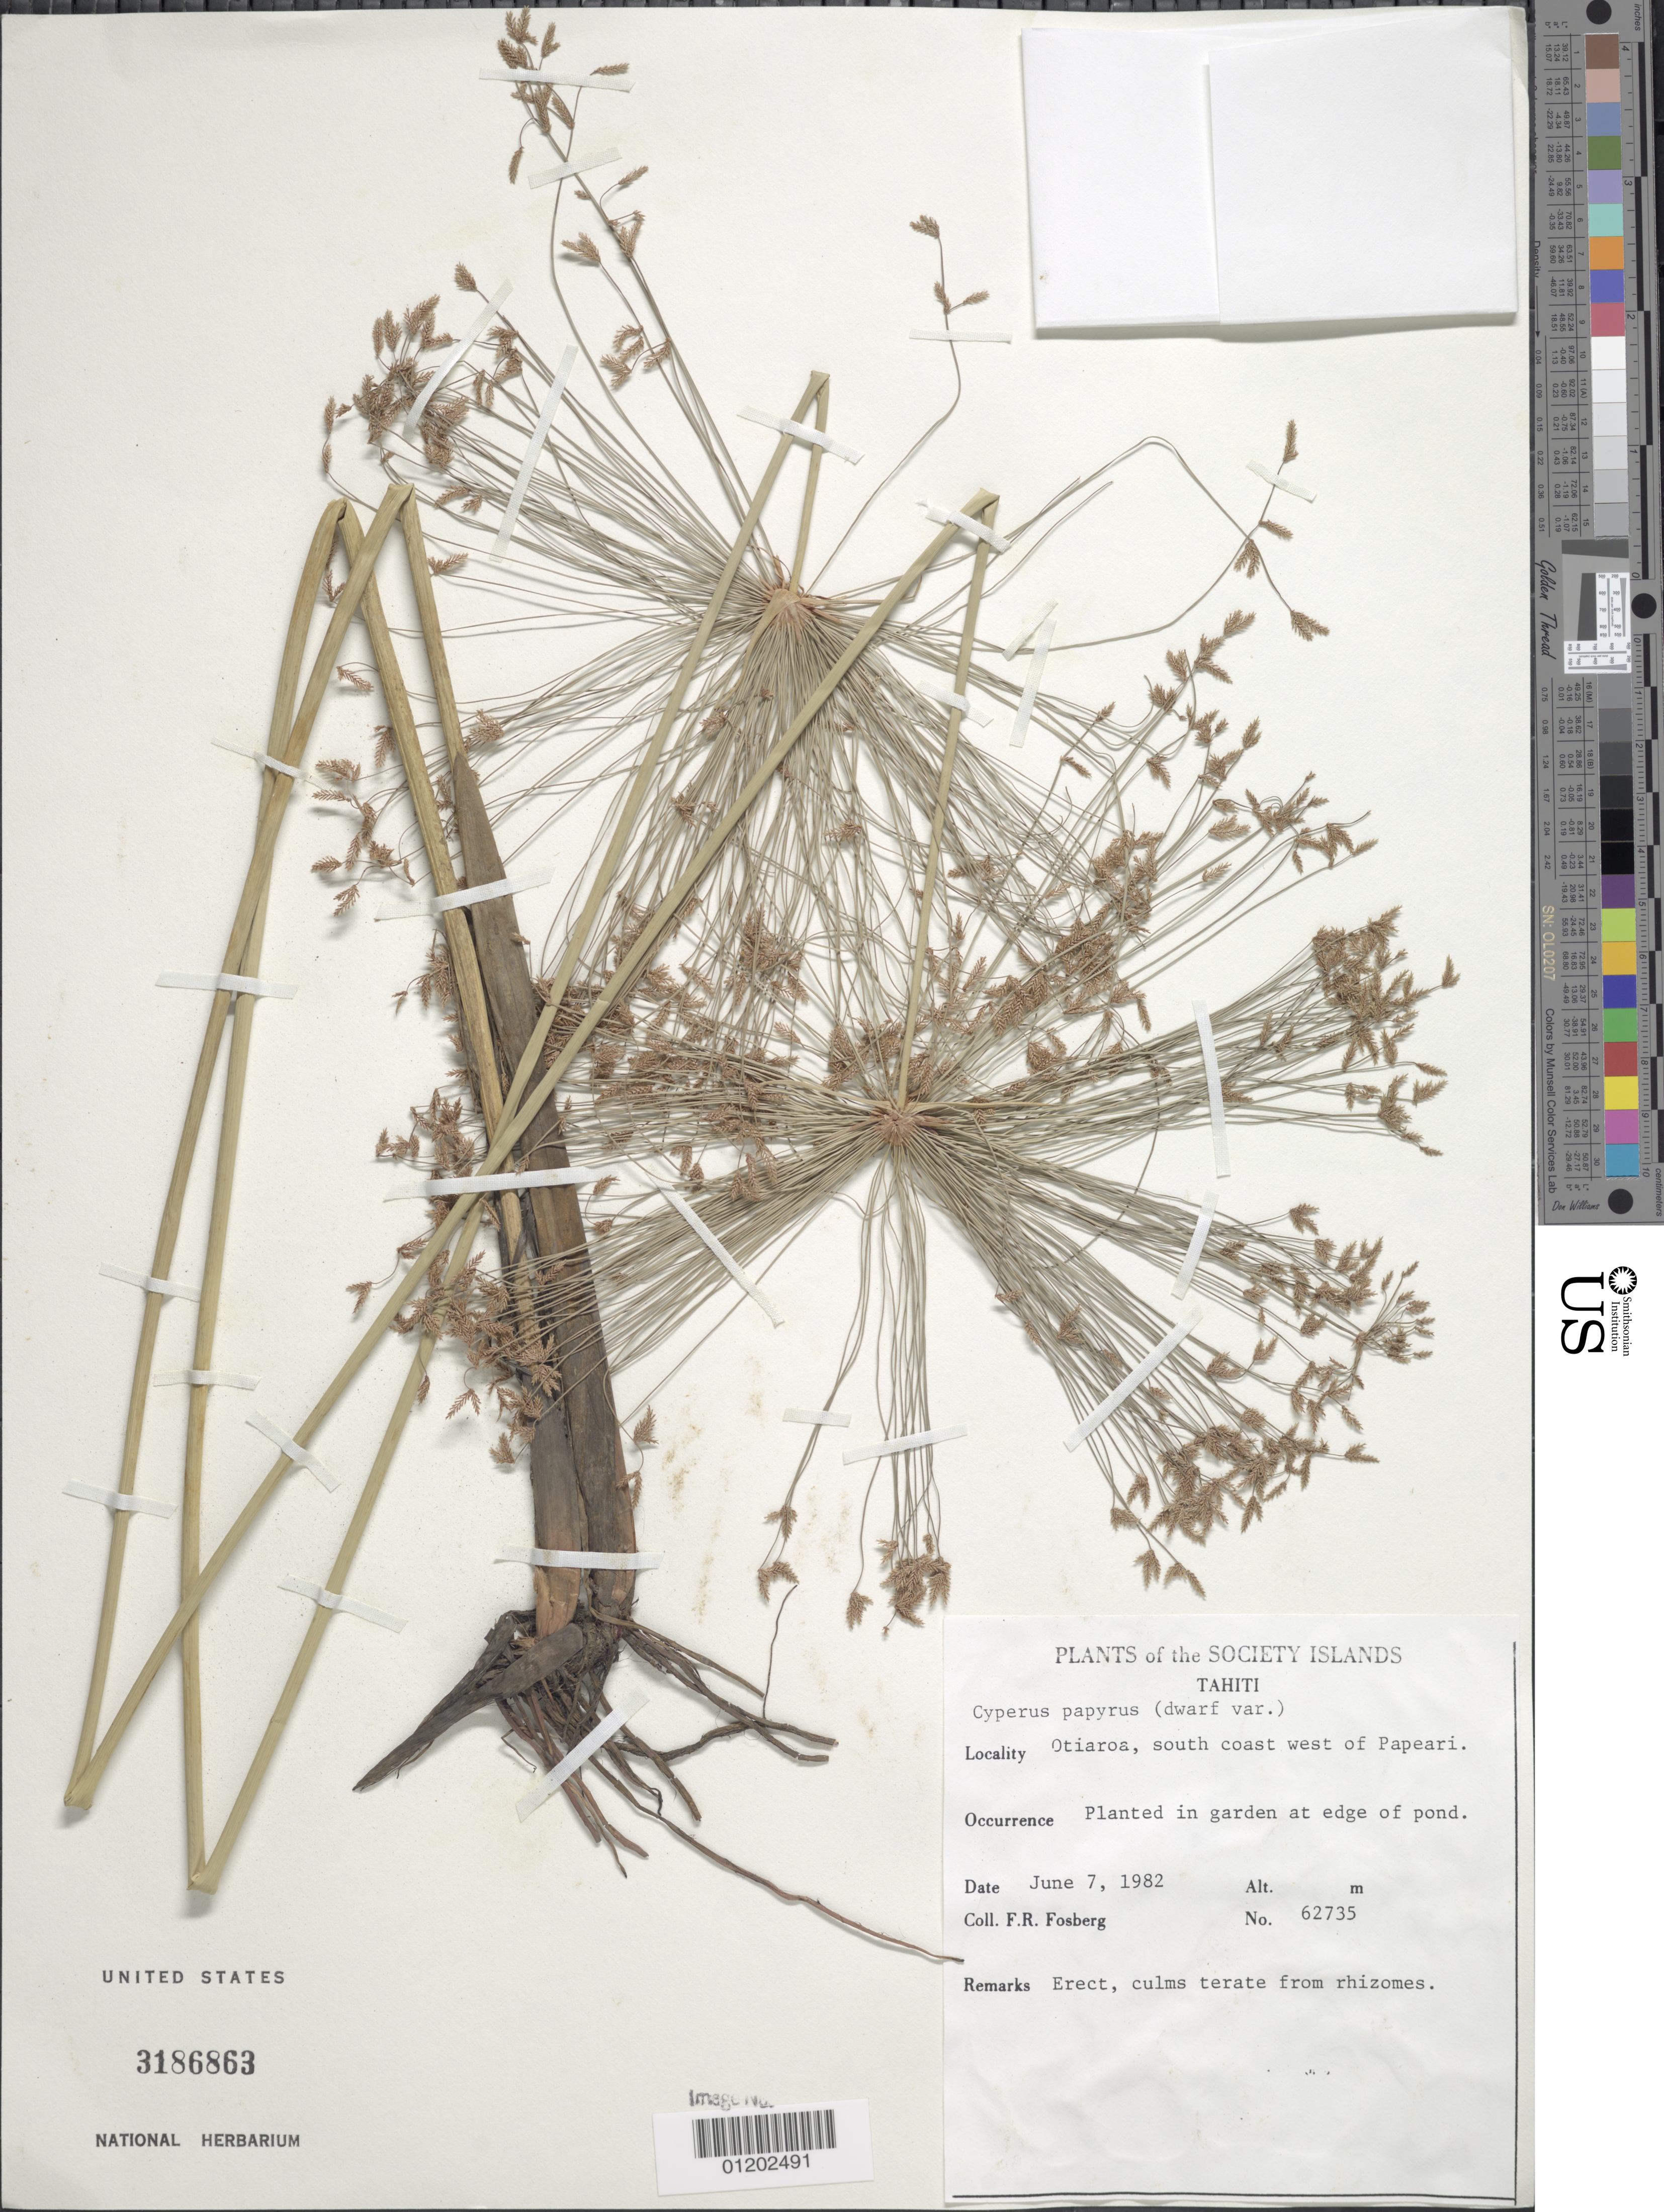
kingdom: Plantae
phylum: Tracheophyta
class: Liliopsida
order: Poales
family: Cyperaceae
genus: Cyperus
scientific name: Cyperus papyrus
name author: L.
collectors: F. R. Fosberg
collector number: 62735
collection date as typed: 07 Jun 1982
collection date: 1982-06-07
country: French Polynesia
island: Tahiti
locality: Otiaroa, south coast west of Papeari.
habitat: Planted in garden at edge of pond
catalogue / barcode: US 3186863